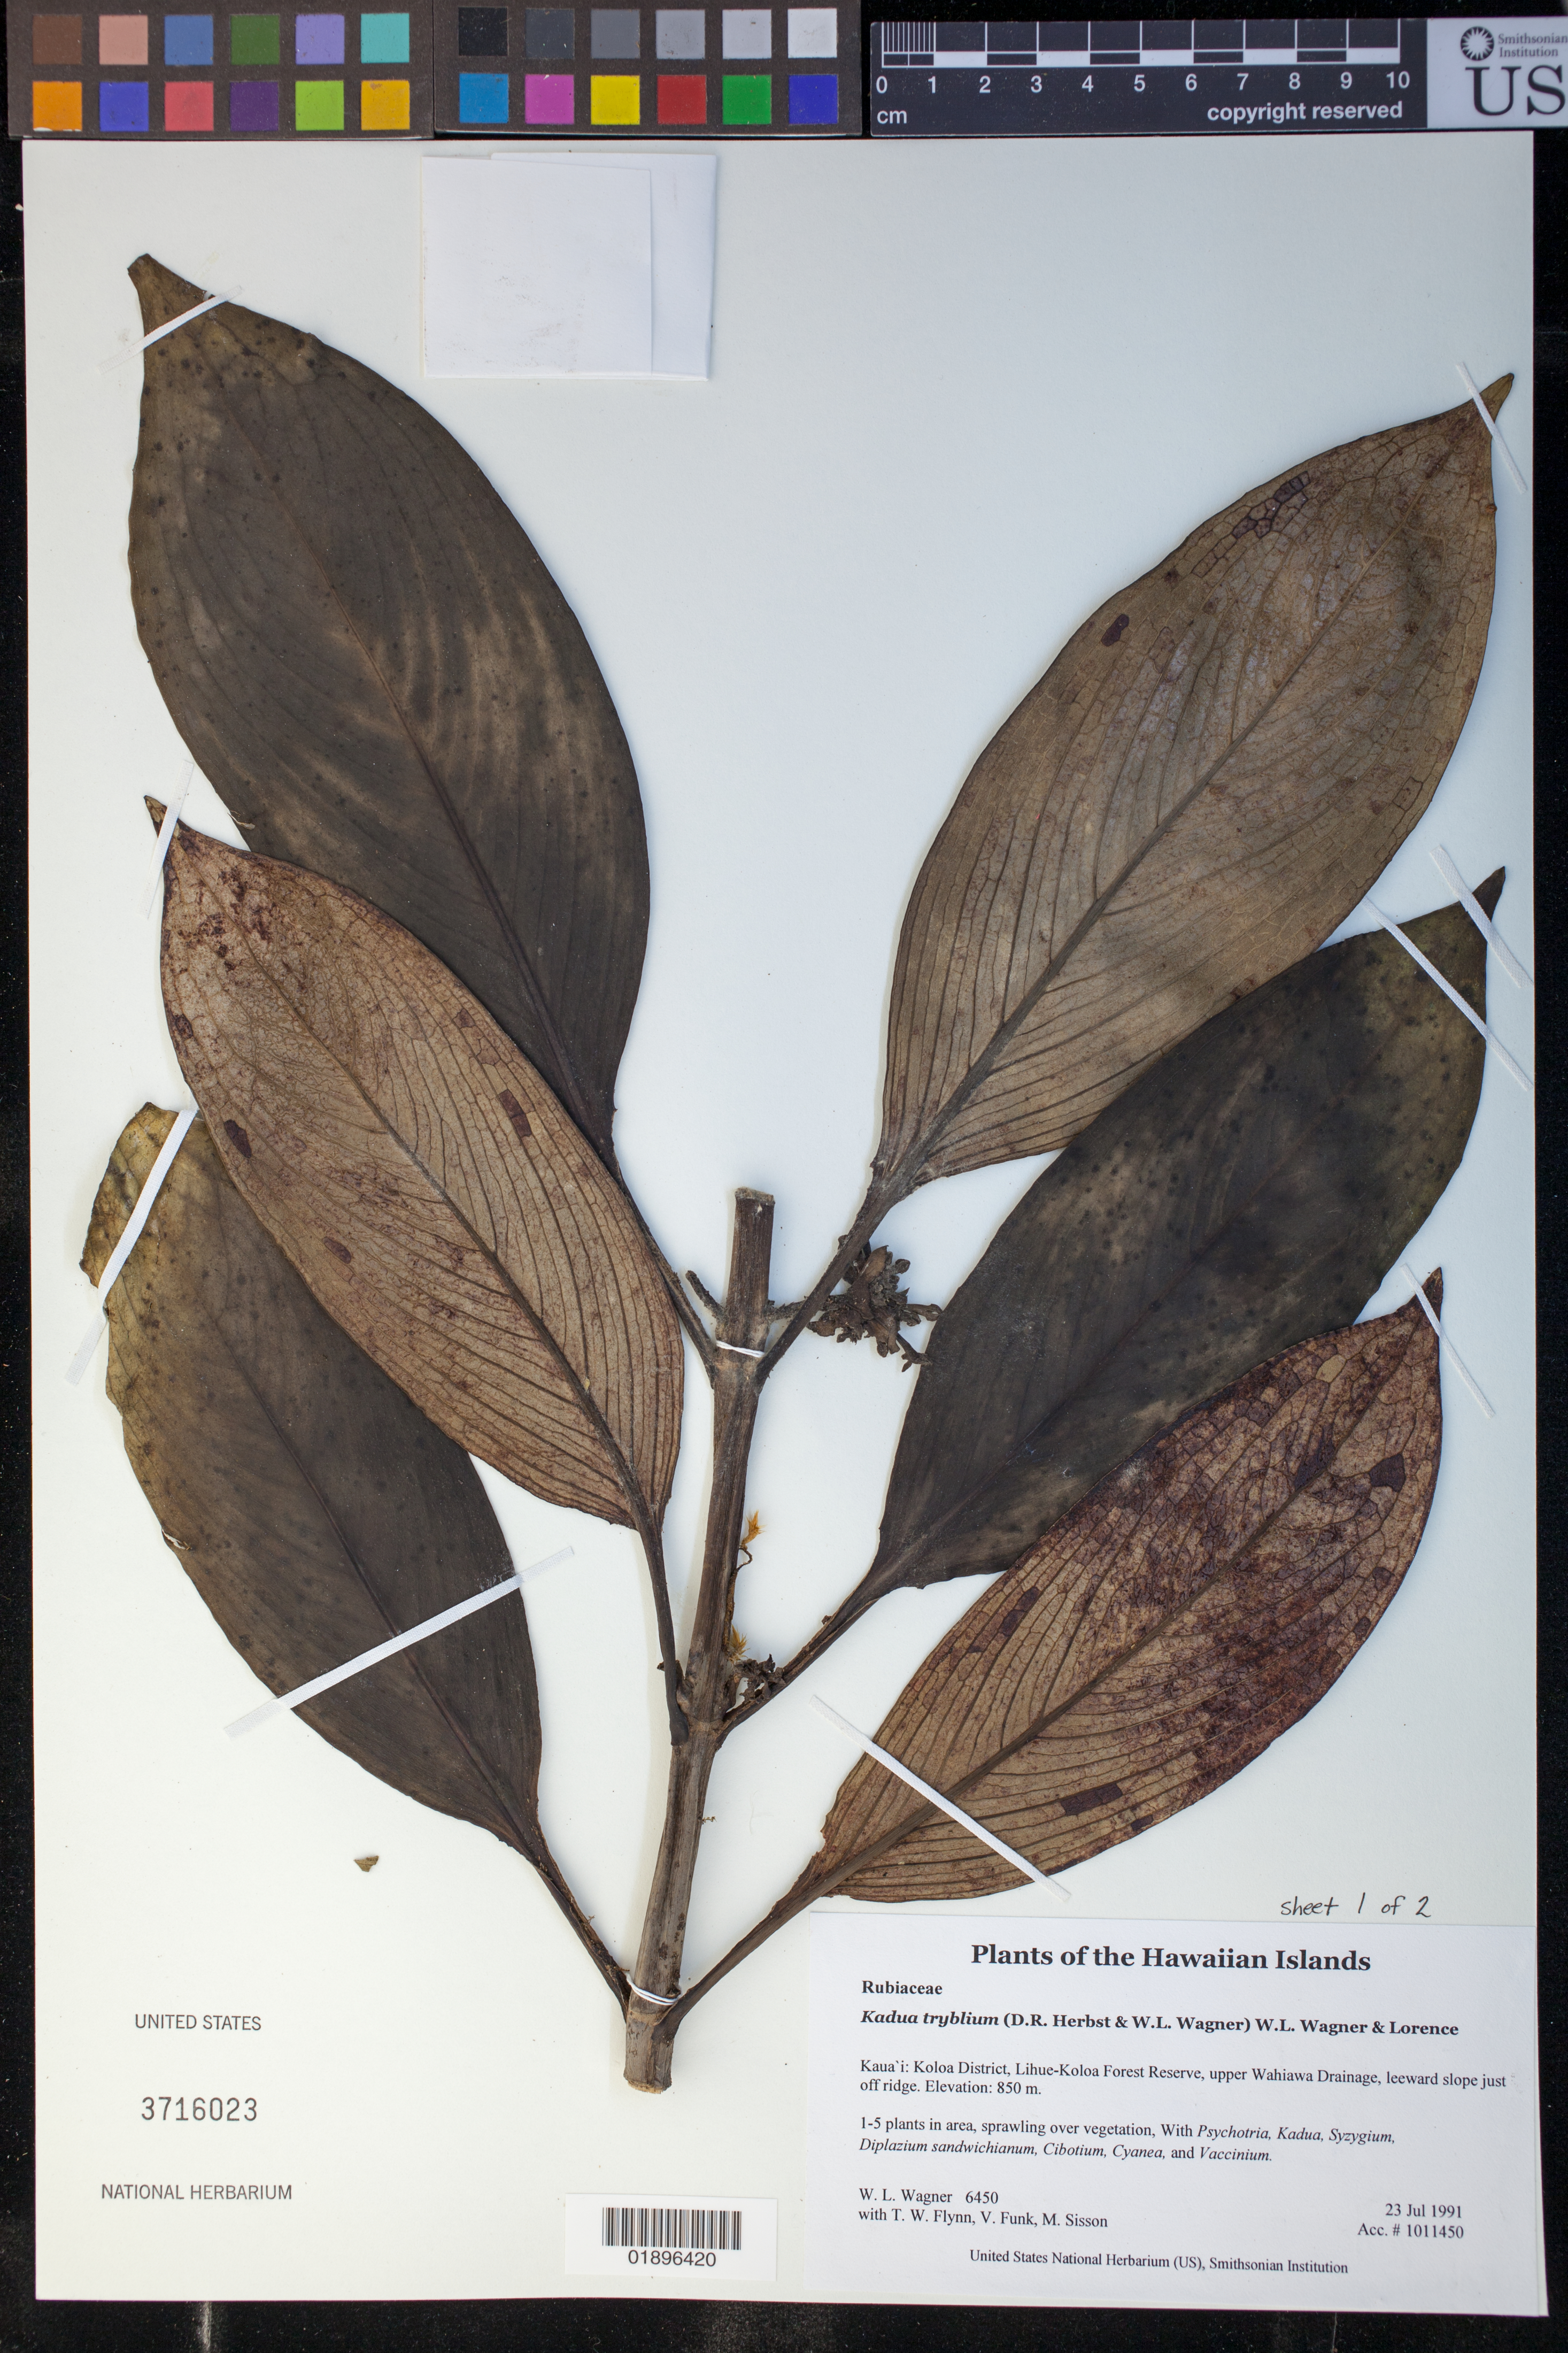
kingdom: Plantae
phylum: Tracheophyta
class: Magnoliopsida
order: Gentianales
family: Rubiaceae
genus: Kadua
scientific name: Kadua tryblium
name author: (D.R. Herbst & W.L. Wagner) W.L. Wagner & Lorence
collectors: W. L. Wagner, T. W. Flynn, V. Funk & M. Sisson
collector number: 6450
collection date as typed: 23 Jul 1991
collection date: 1991-07-23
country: United States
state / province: Hawaii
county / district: Kauai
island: Kaua'i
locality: Koloa District, Lihue-Koloa Forest Reserve, upper Wahiawa Drainage, leeward slope just off ridge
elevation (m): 850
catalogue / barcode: US 3716023